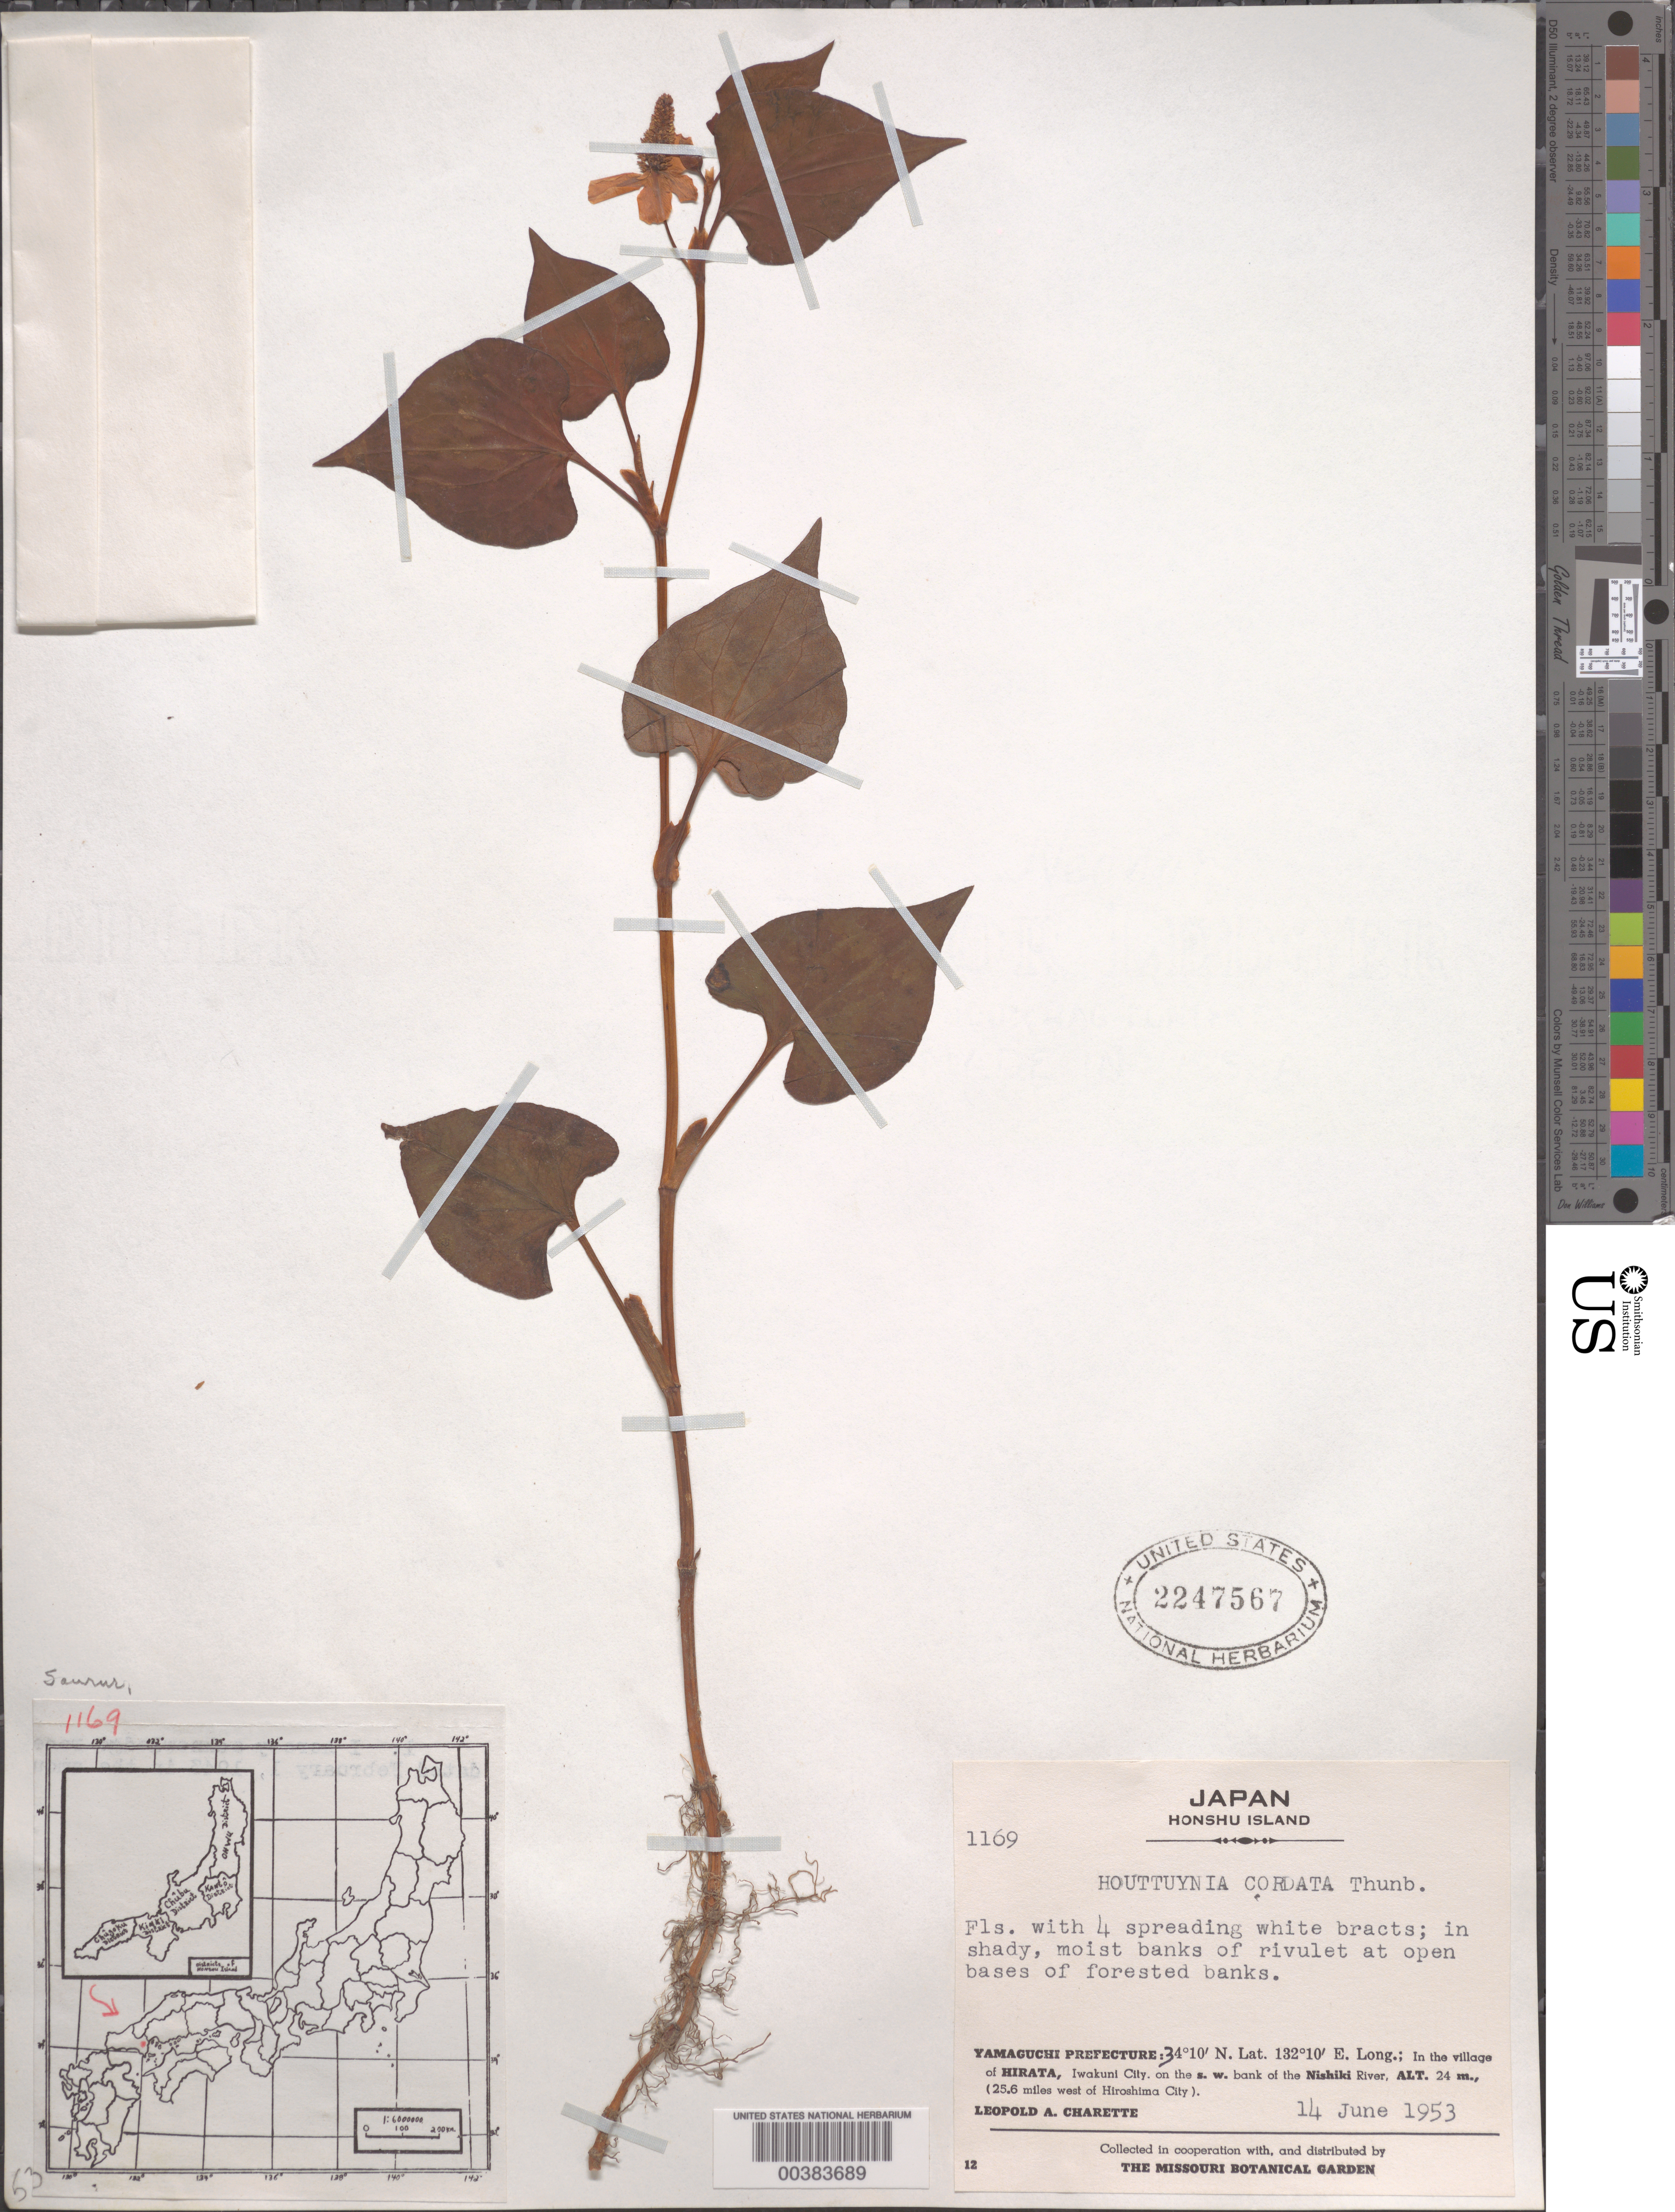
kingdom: Plantae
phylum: Tracheophyta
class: Magnoliopsida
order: Piperales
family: Saururaceae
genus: Houttuynia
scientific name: Houttuynia cordata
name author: Thunb.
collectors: L. A. Charette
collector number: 1169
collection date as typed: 14 Jun 1953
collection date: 1953-06-14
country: Japan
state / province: Yamaguti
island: Honshu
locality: W of hiroshima, village of hirata, iwakuni city, nishiki river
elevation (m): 24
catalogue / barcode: US 2247567